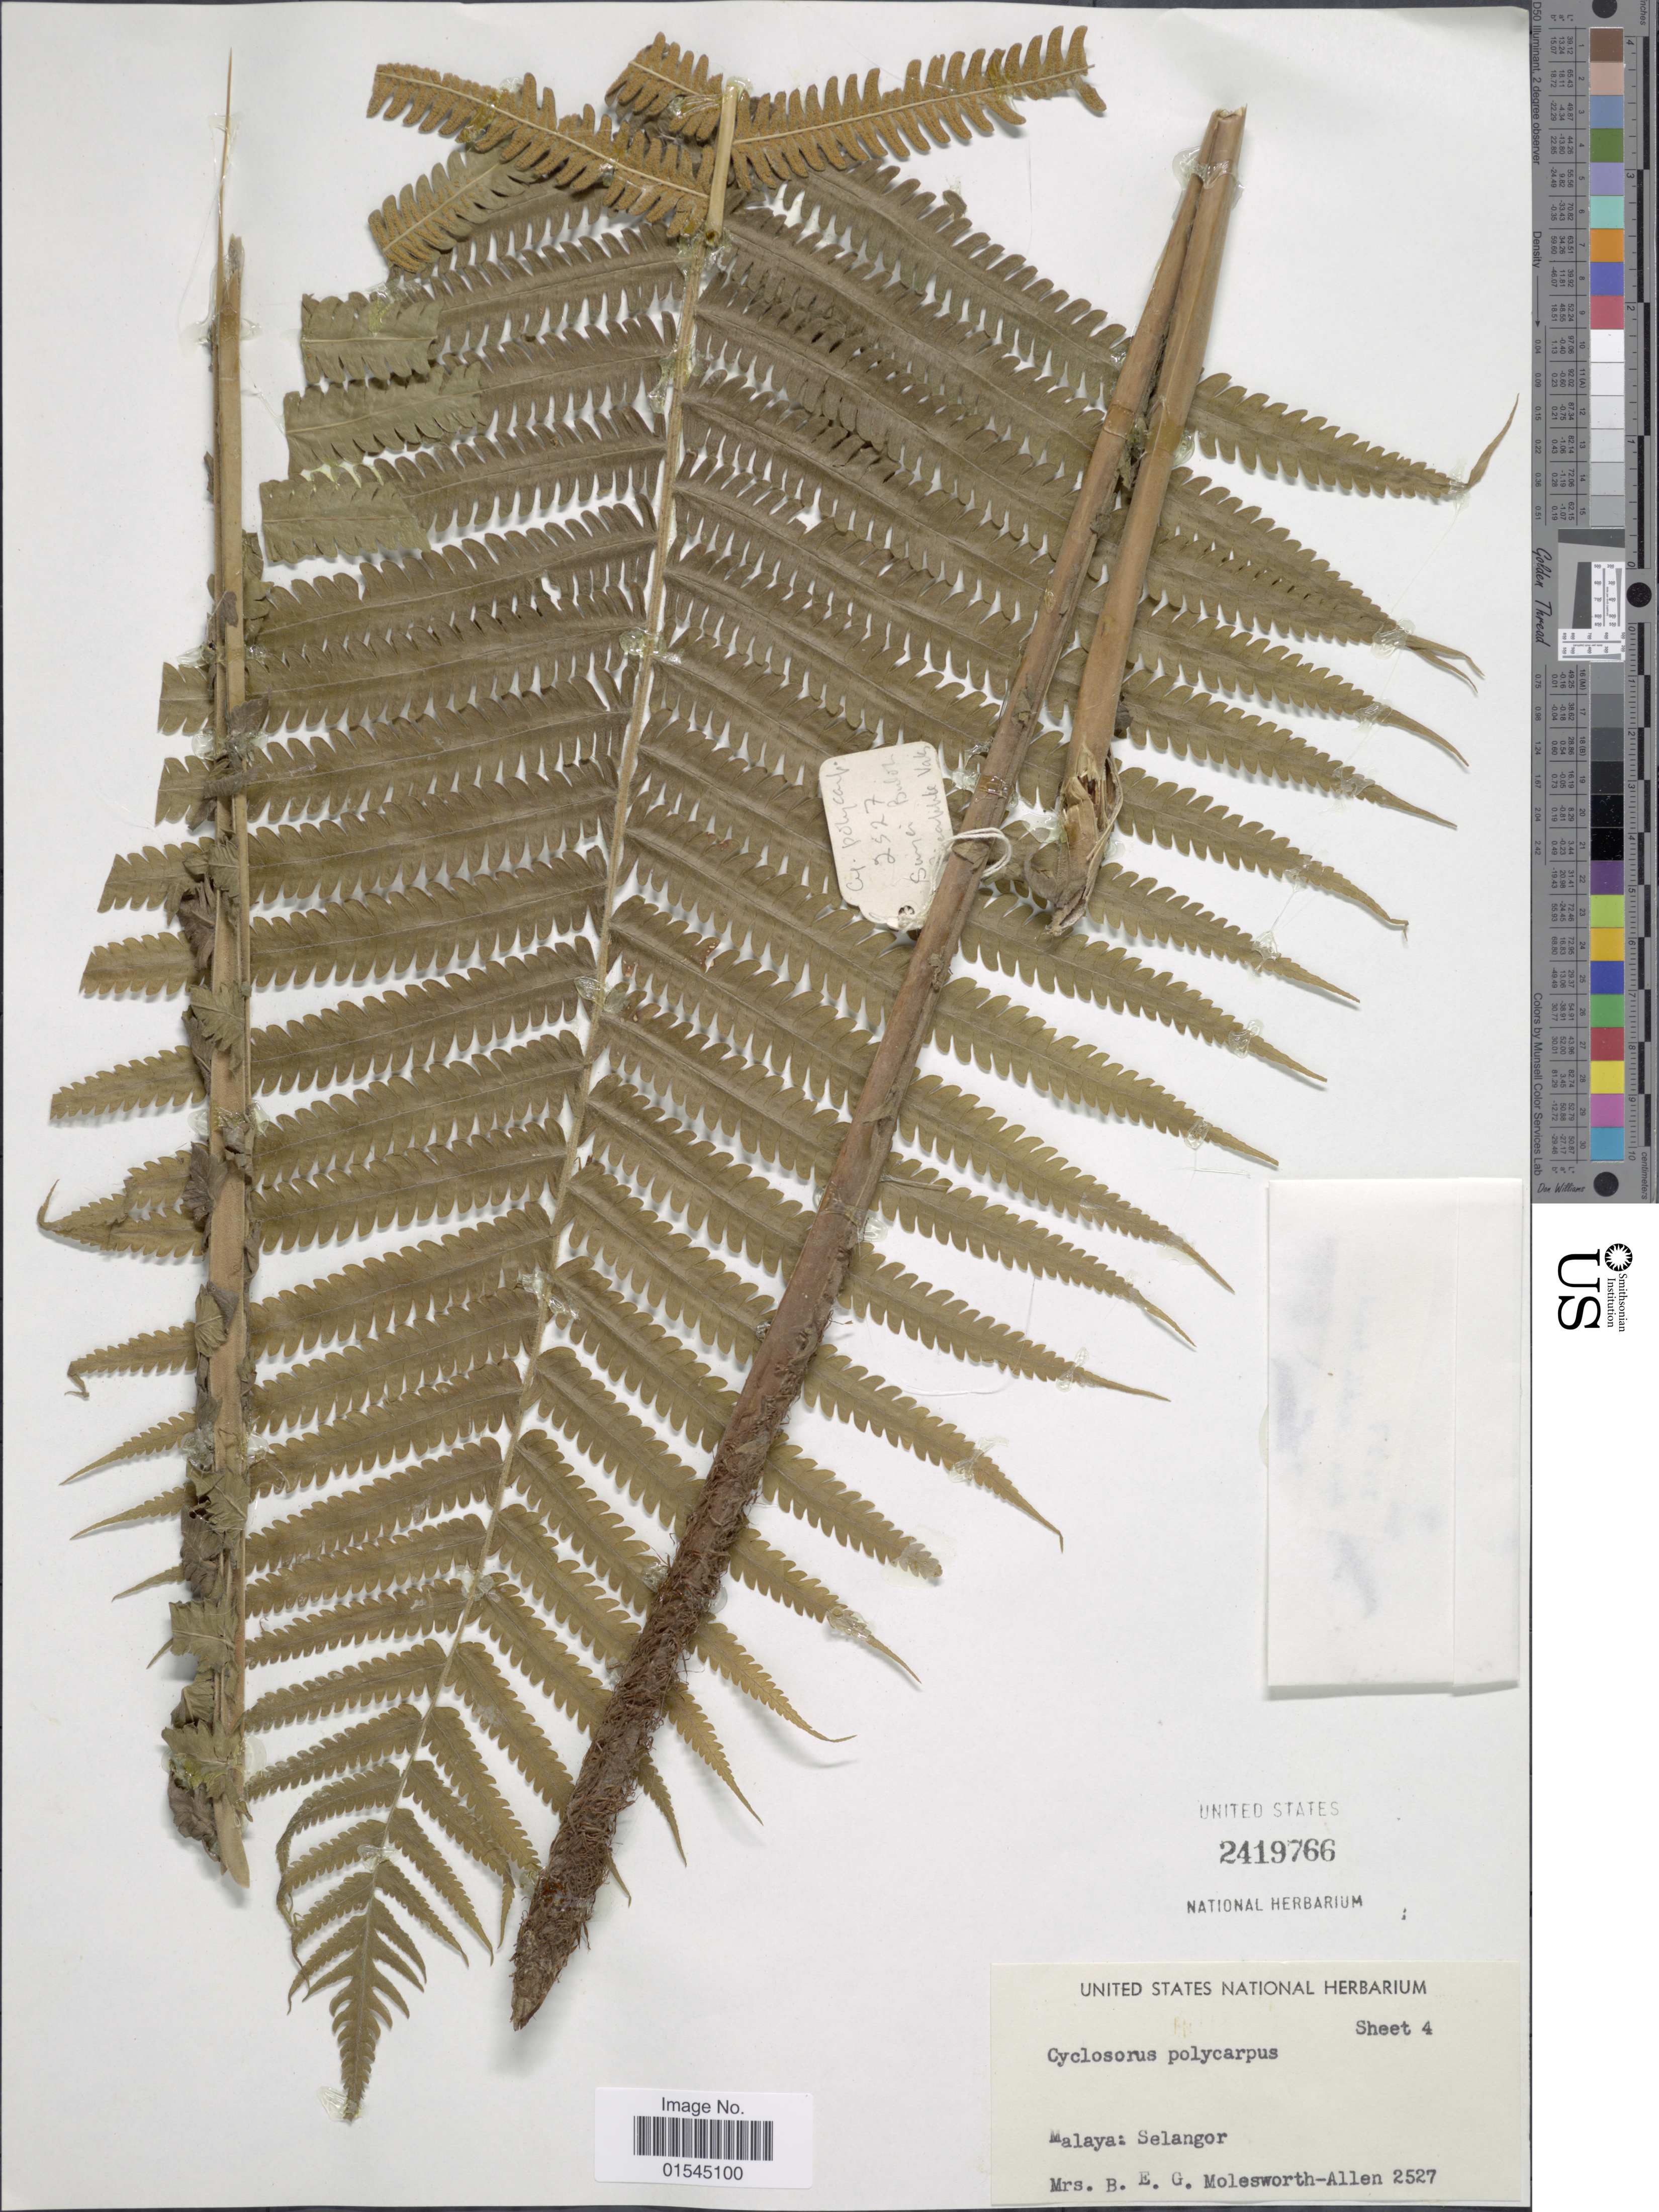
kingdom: Plantae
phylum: Tracheophyta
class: Polypodiopsida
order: Polypodiales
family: Thelypteridaceae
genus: Sphaerostephanos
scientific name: Sphaerostephanos polycarpus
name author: (Blume) Copel.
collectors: B. E. G. Molesworth-Allen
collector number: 2527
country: Malaysia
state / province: Selangor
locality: Malaya: Selangor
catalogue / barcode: US 2419766